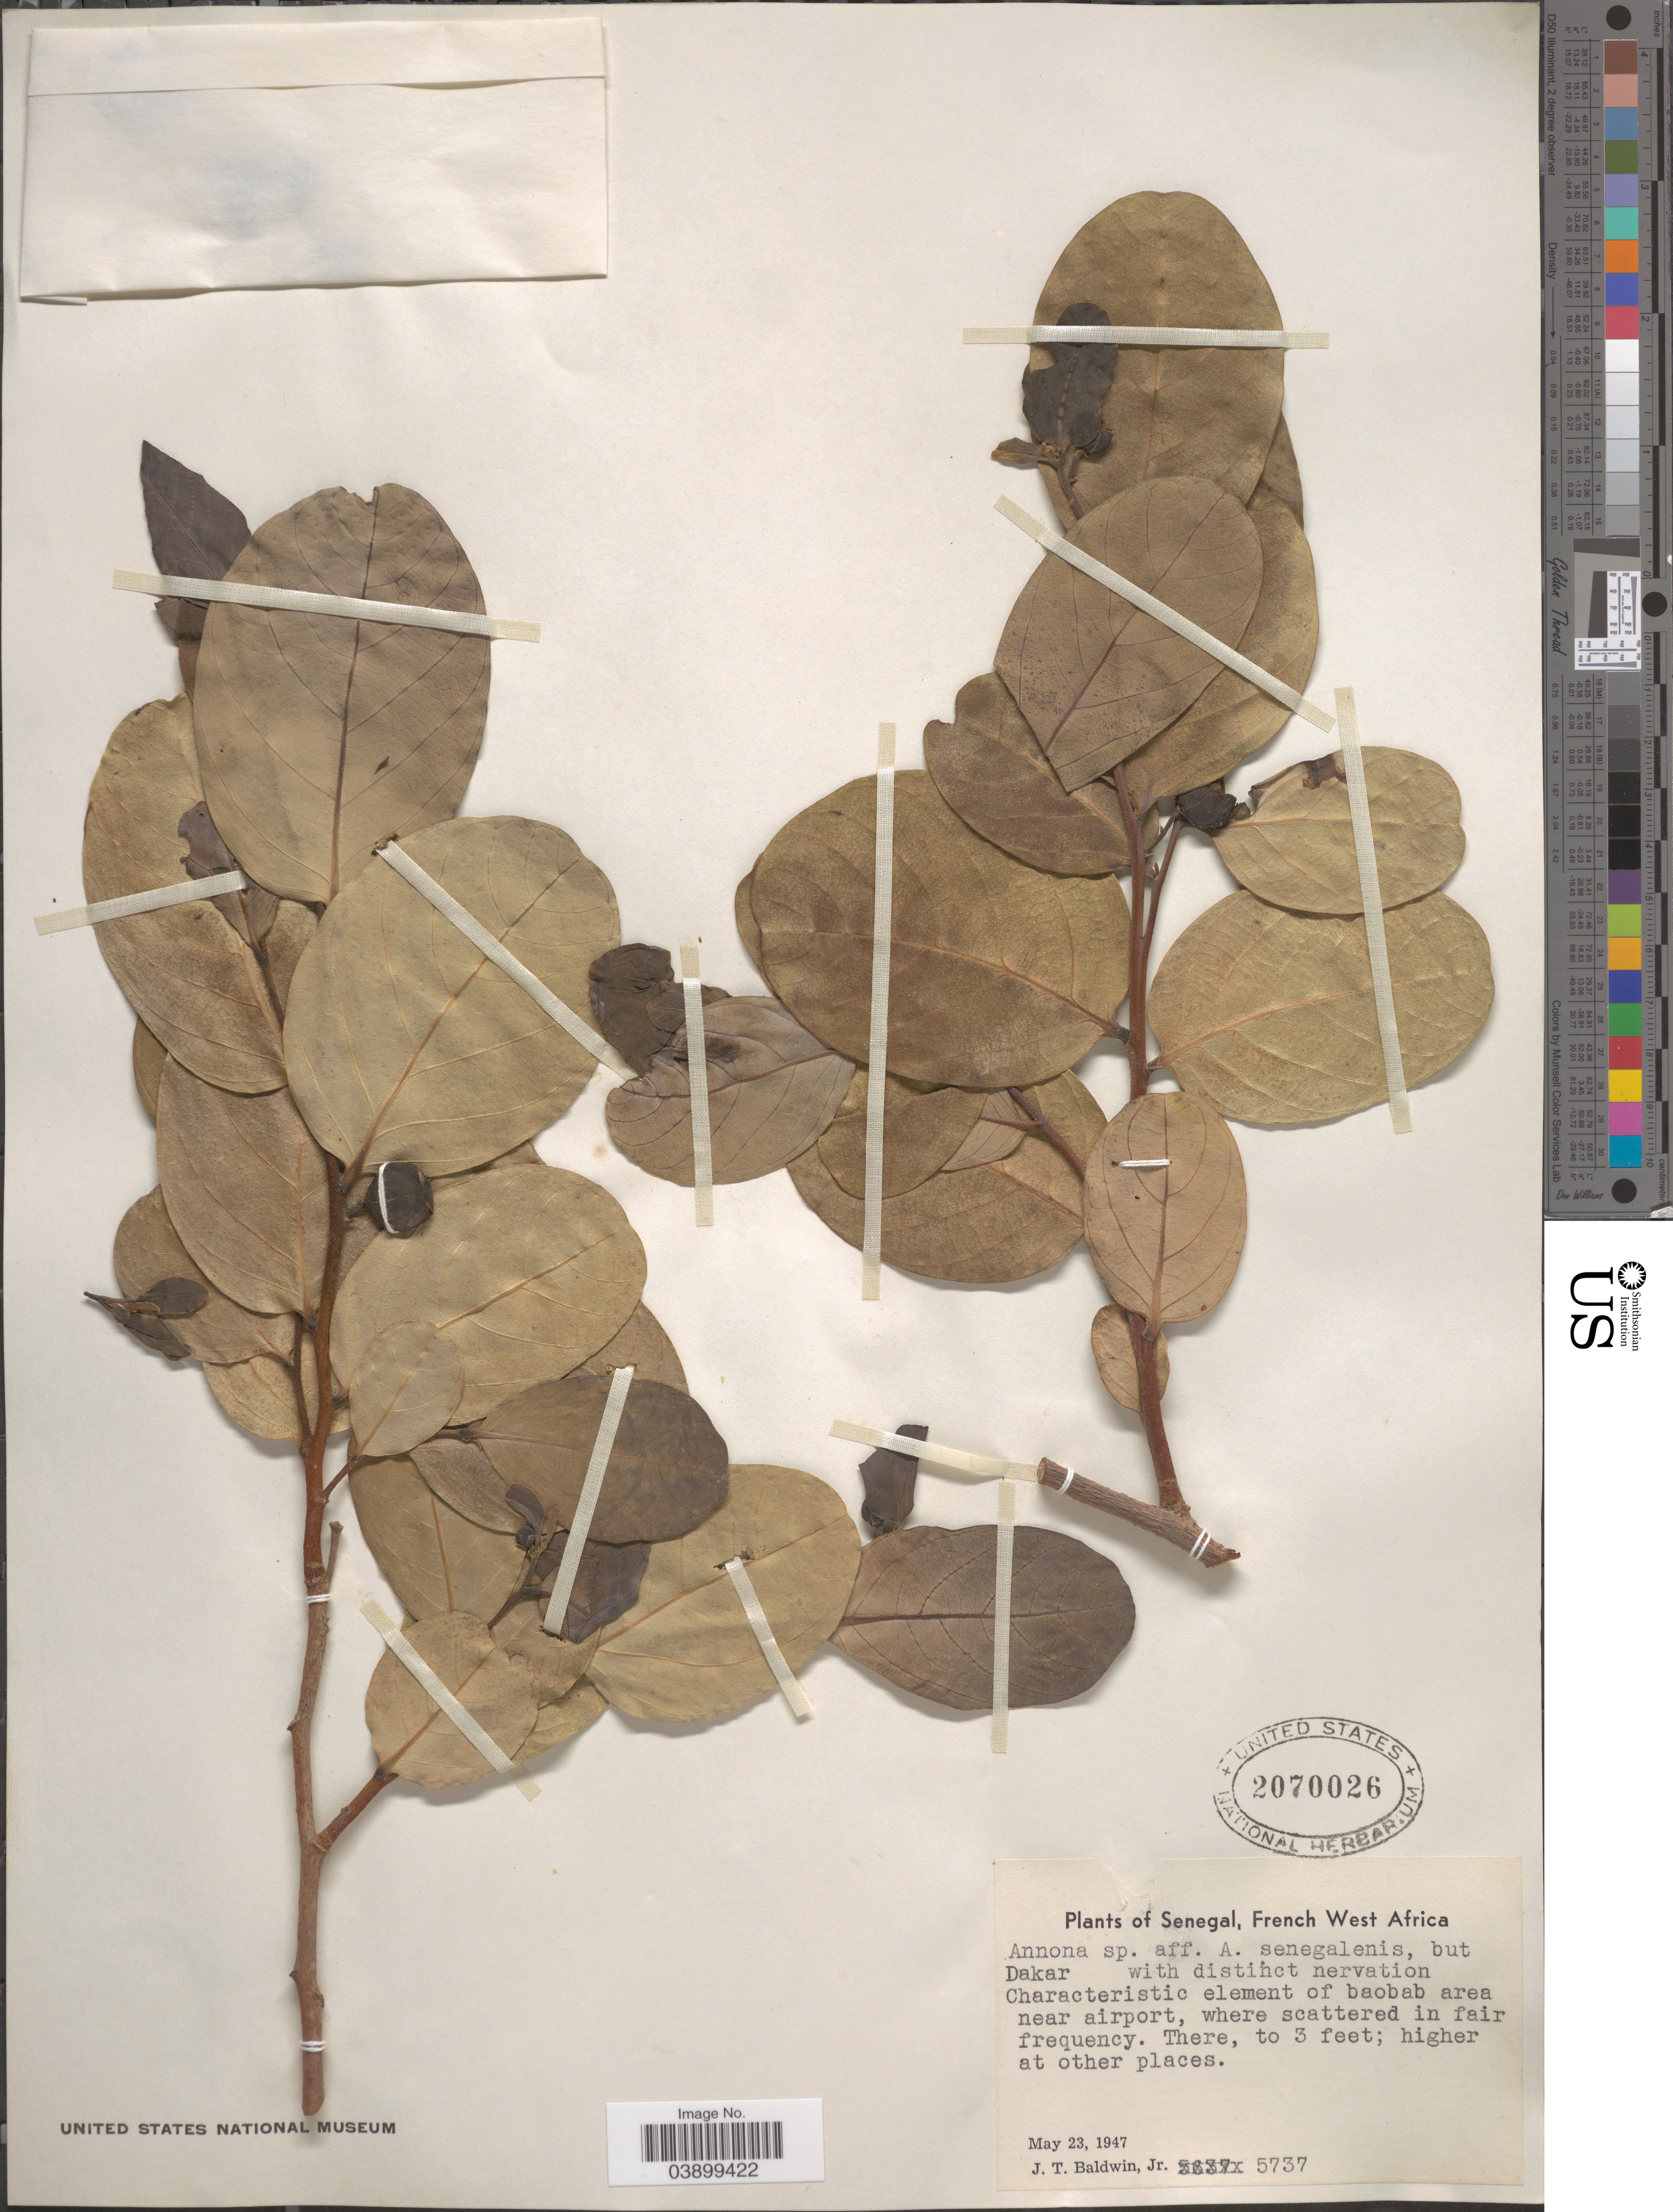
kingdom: Plantae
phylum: Tracheophyta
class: Magnoliopsida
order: Magnoliales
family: Annonaceae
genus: Annona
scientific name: Annona senegalensis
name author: Pers.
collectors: J. T. Baldwin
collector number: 5737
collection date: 1947-05-23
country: Senegal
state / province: Dakar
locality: French West Africa. But Dakar with distinct nervatiion Characteristic element of baobab area near airport.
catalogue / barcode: US 2070026